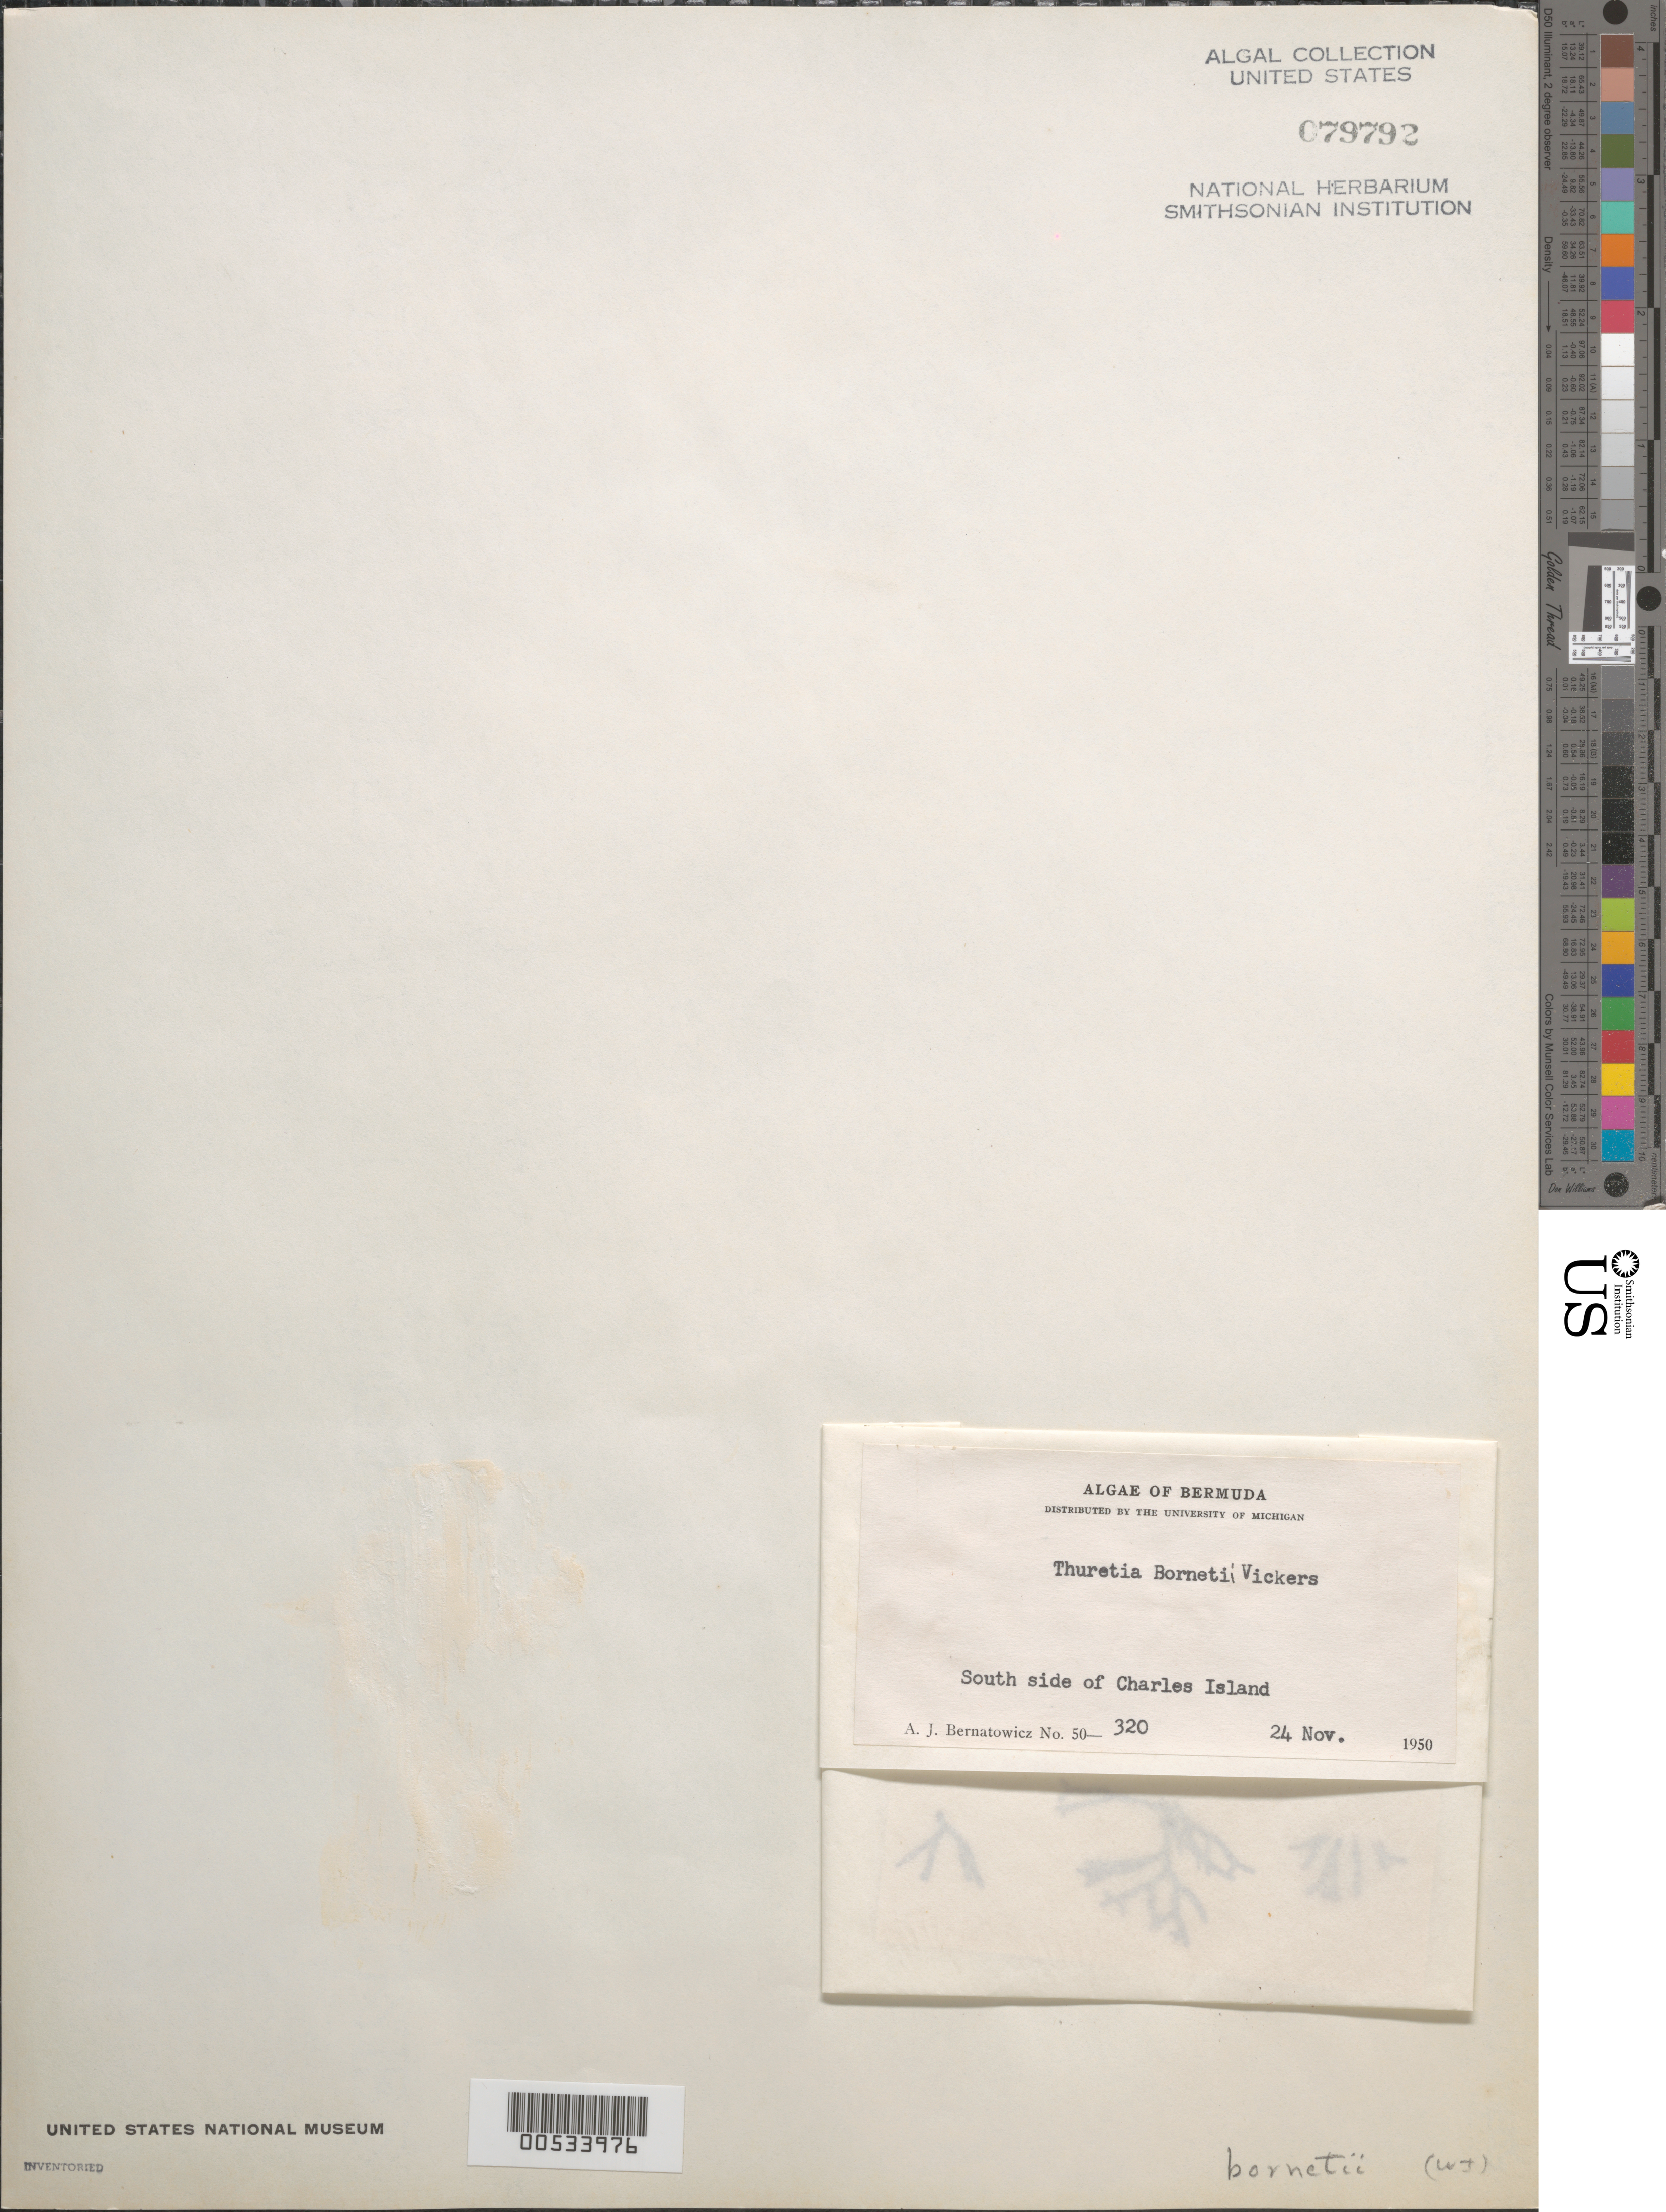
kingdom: Plantae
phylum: Rhodophyta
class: Florideophyceae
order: Ceramiales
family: Dasyaceae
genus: Thuretia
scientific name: Thuretia bornetii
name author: Vickers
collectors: A. Bernatowicz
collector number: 50-320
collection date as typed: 24 Nov 1950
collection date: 1950-11-24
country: Bermuda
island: Bermuda Island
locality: Old Castle (Charles Island), Castle Harbor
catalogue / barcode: US 79792